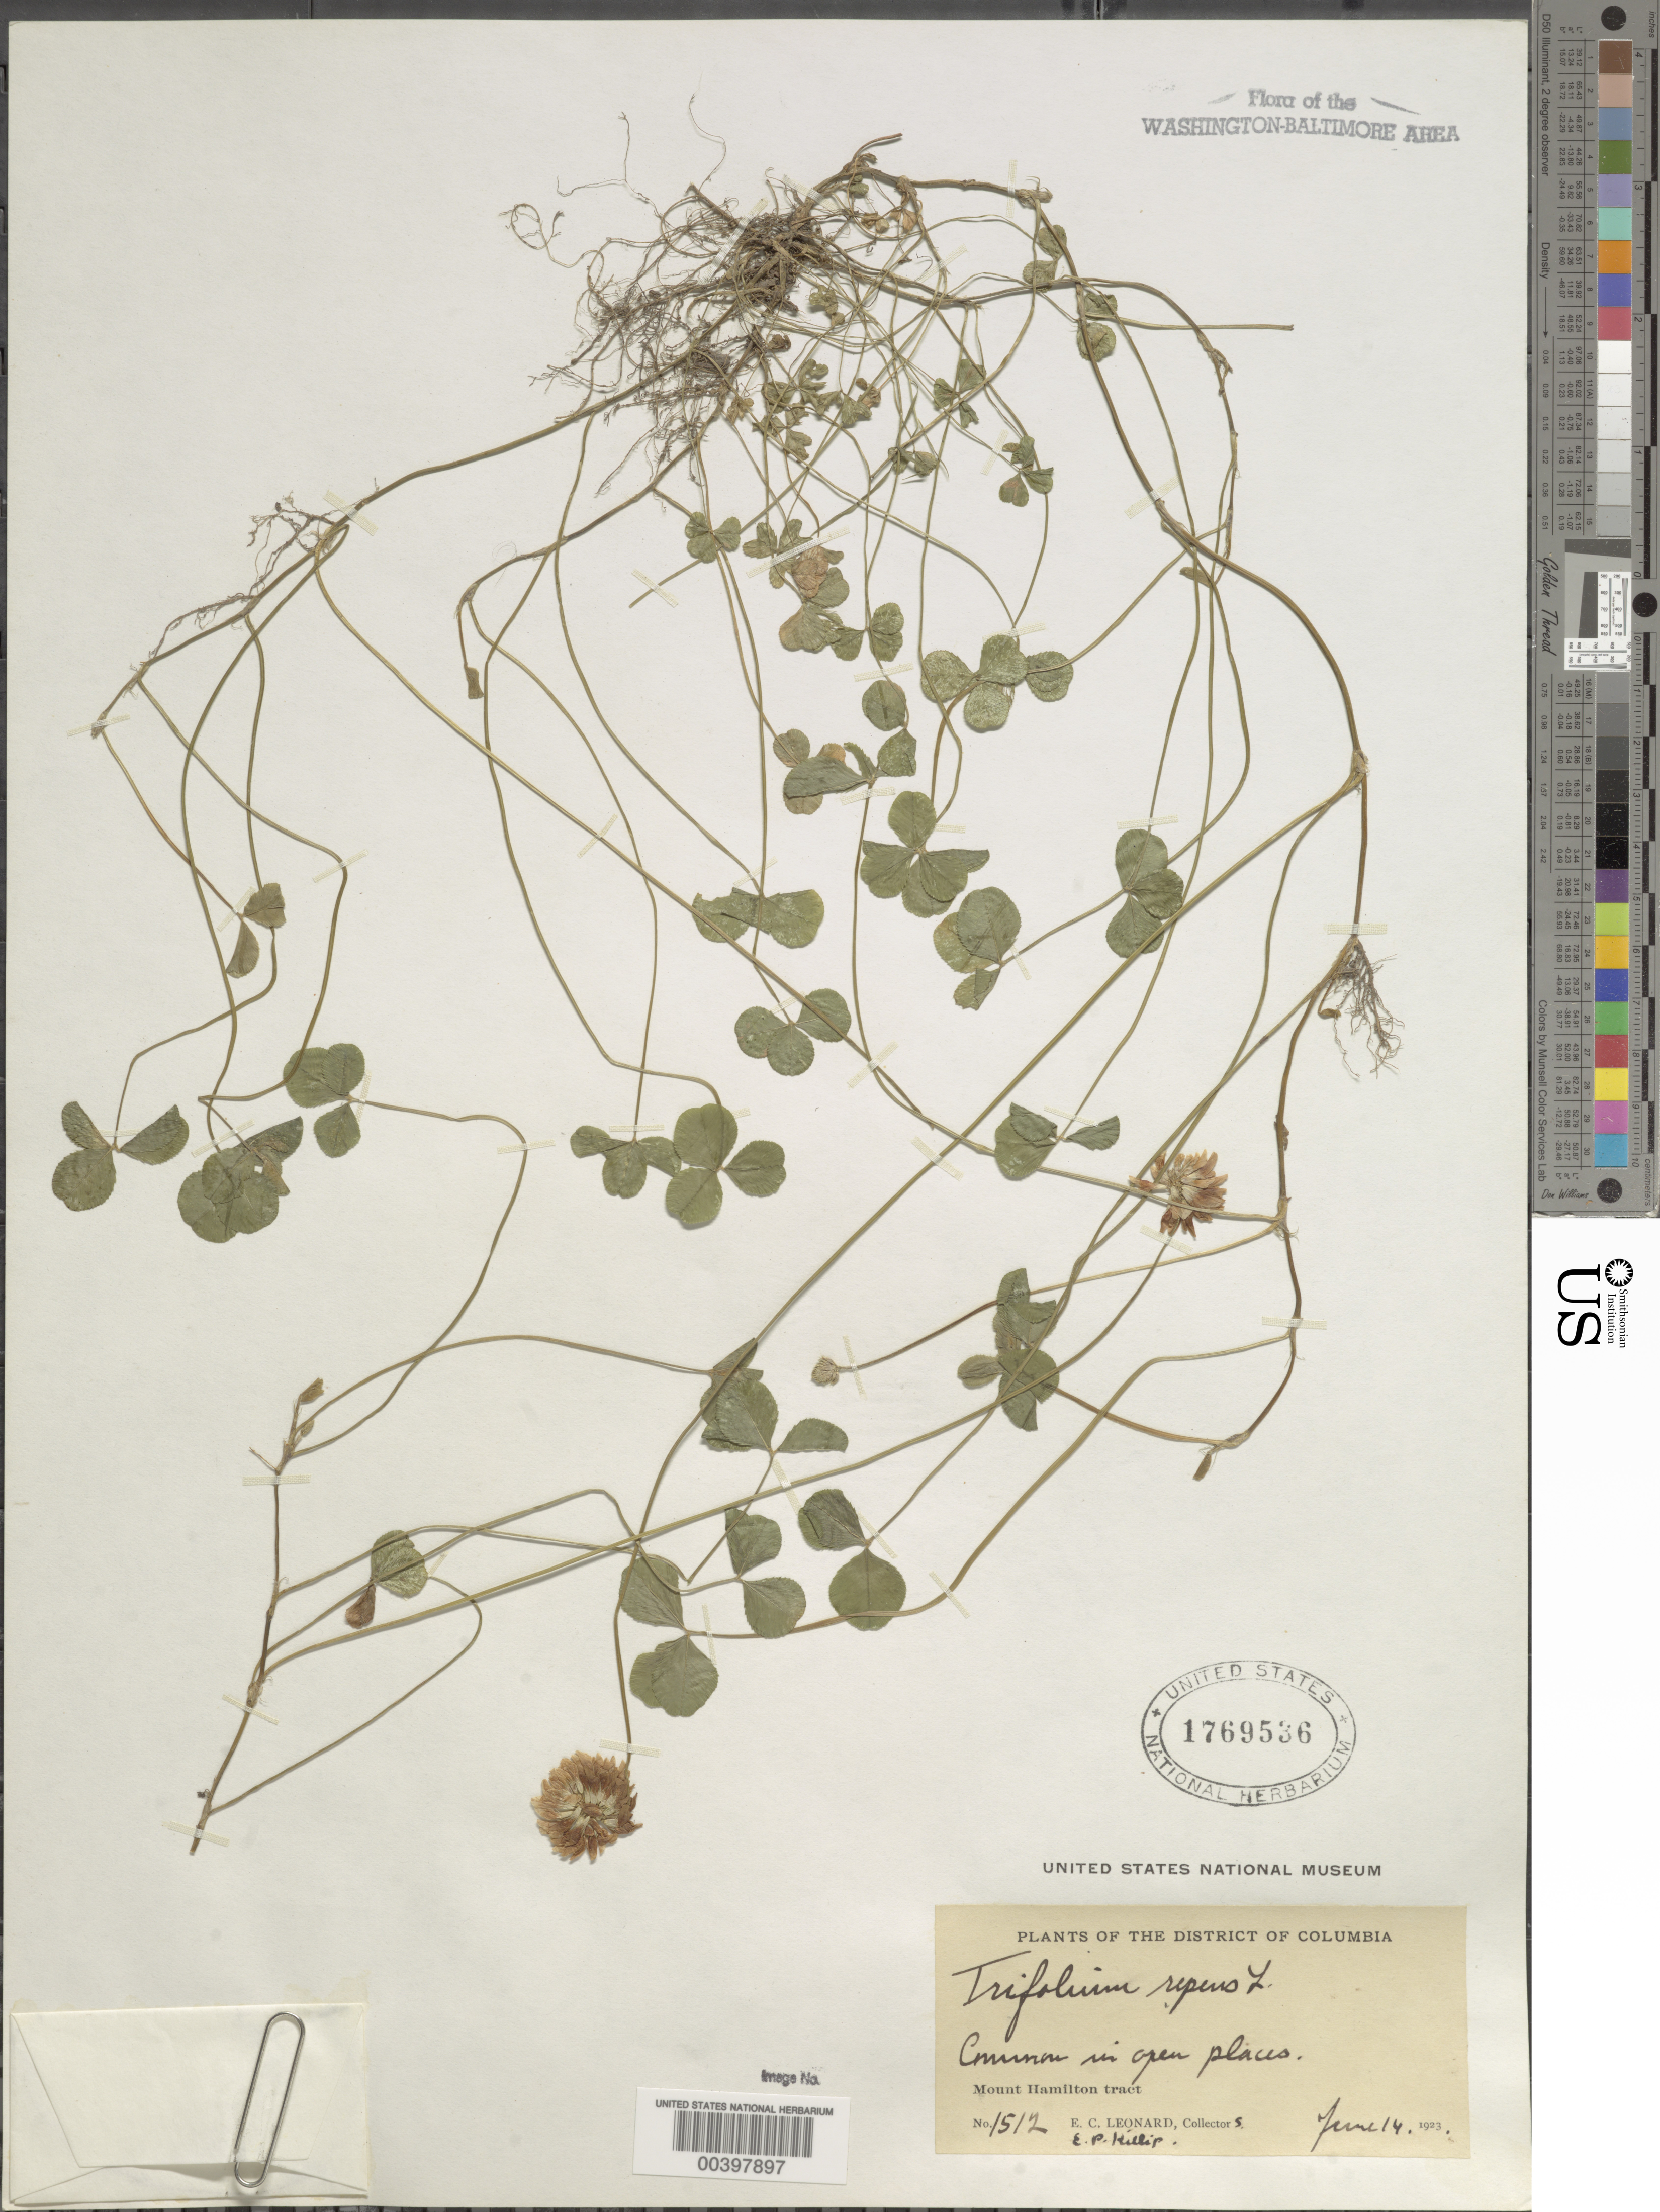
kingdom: Plantae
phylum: Tracheophyta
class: Magnoliopsida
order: Fabales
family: Fabaceae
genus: Trifolium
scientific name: Trifolium repens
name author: L.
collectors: E. C. Leonard & E. P. Killip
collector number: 1512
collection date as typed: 14 Jun 1923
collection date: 1923-06-14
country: United States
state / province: District of Columbia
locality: Mount Hamilton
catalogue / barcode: US 1769536